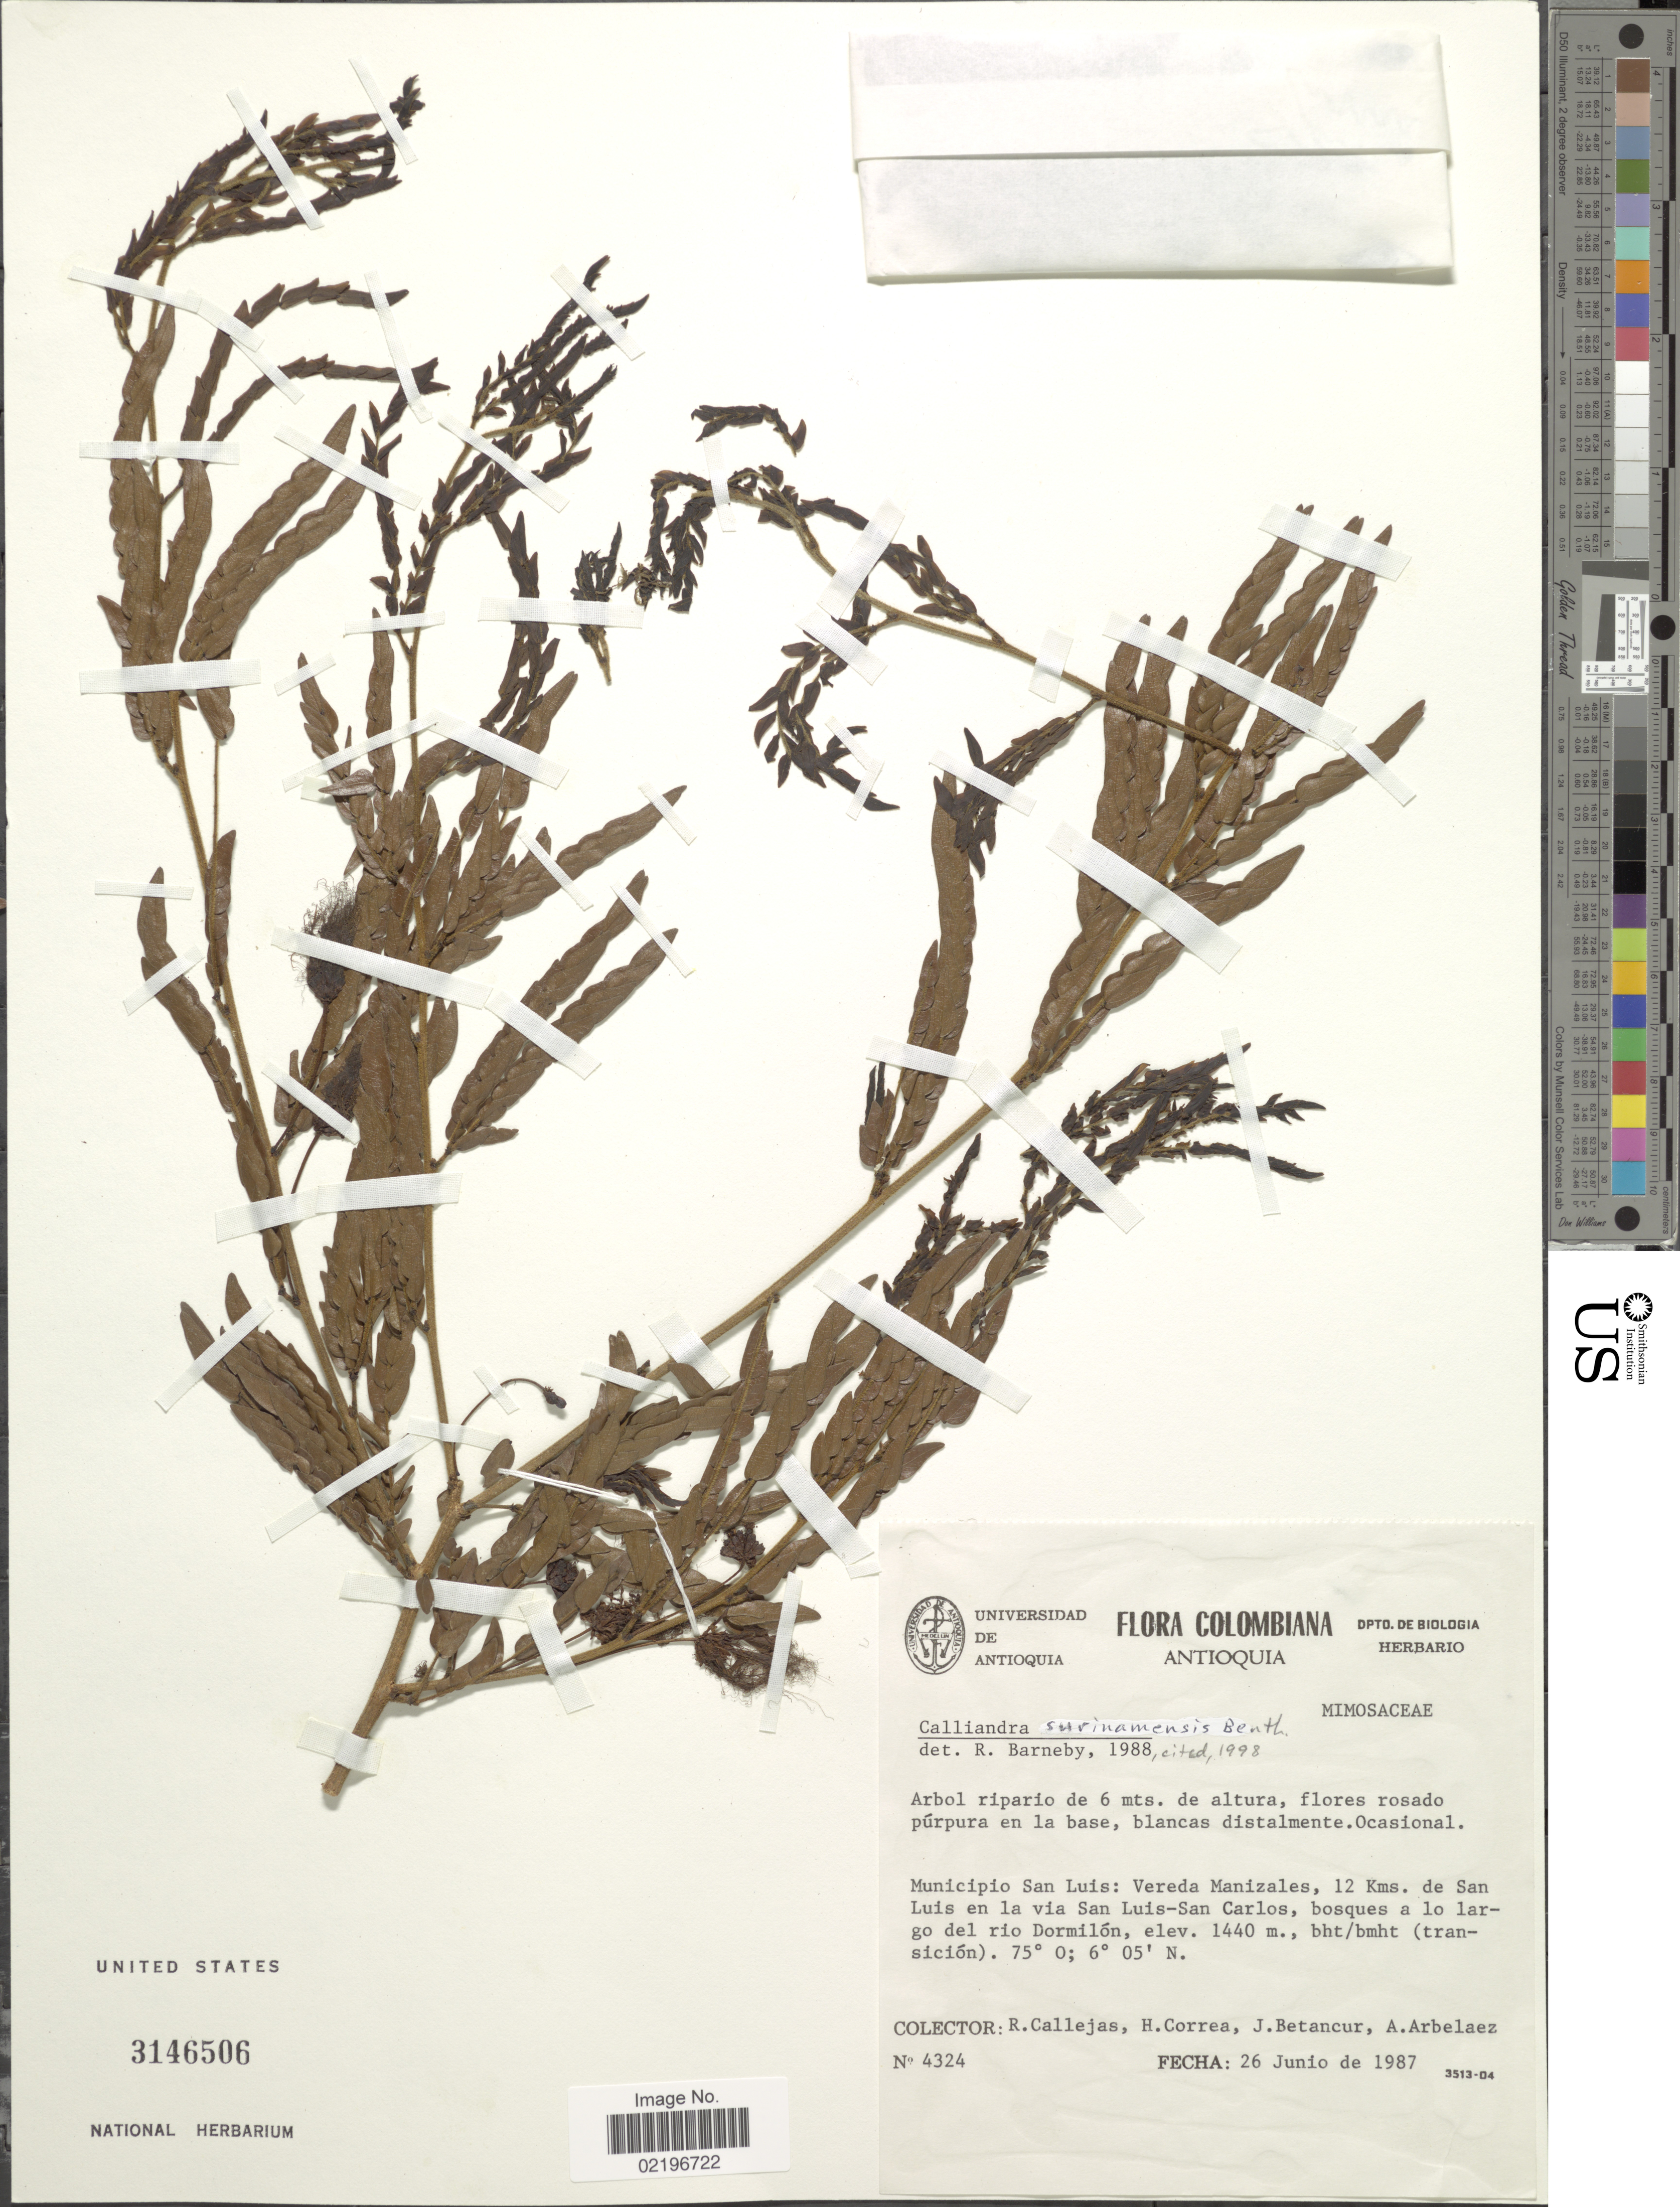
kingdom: Plantae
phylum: Tracheophyta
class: Magnoliopsida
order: Fabales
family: Fabaceae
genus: Calliandra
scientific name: Calliandra surinamensis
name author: Benth.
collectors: R. Callejas, H. Correa, J. Betancur & A. Arbelaez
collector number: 4324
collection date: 1987-06-26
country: Colombia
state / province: Antioquia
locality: Colombiana. Municipio San Luis: Vereda Manizales, 12 kms. de San Luis en la via San Luis-San Carlos, bosques a lo largp del rio Dormilon.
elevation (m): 1440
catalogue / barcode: US 3146506